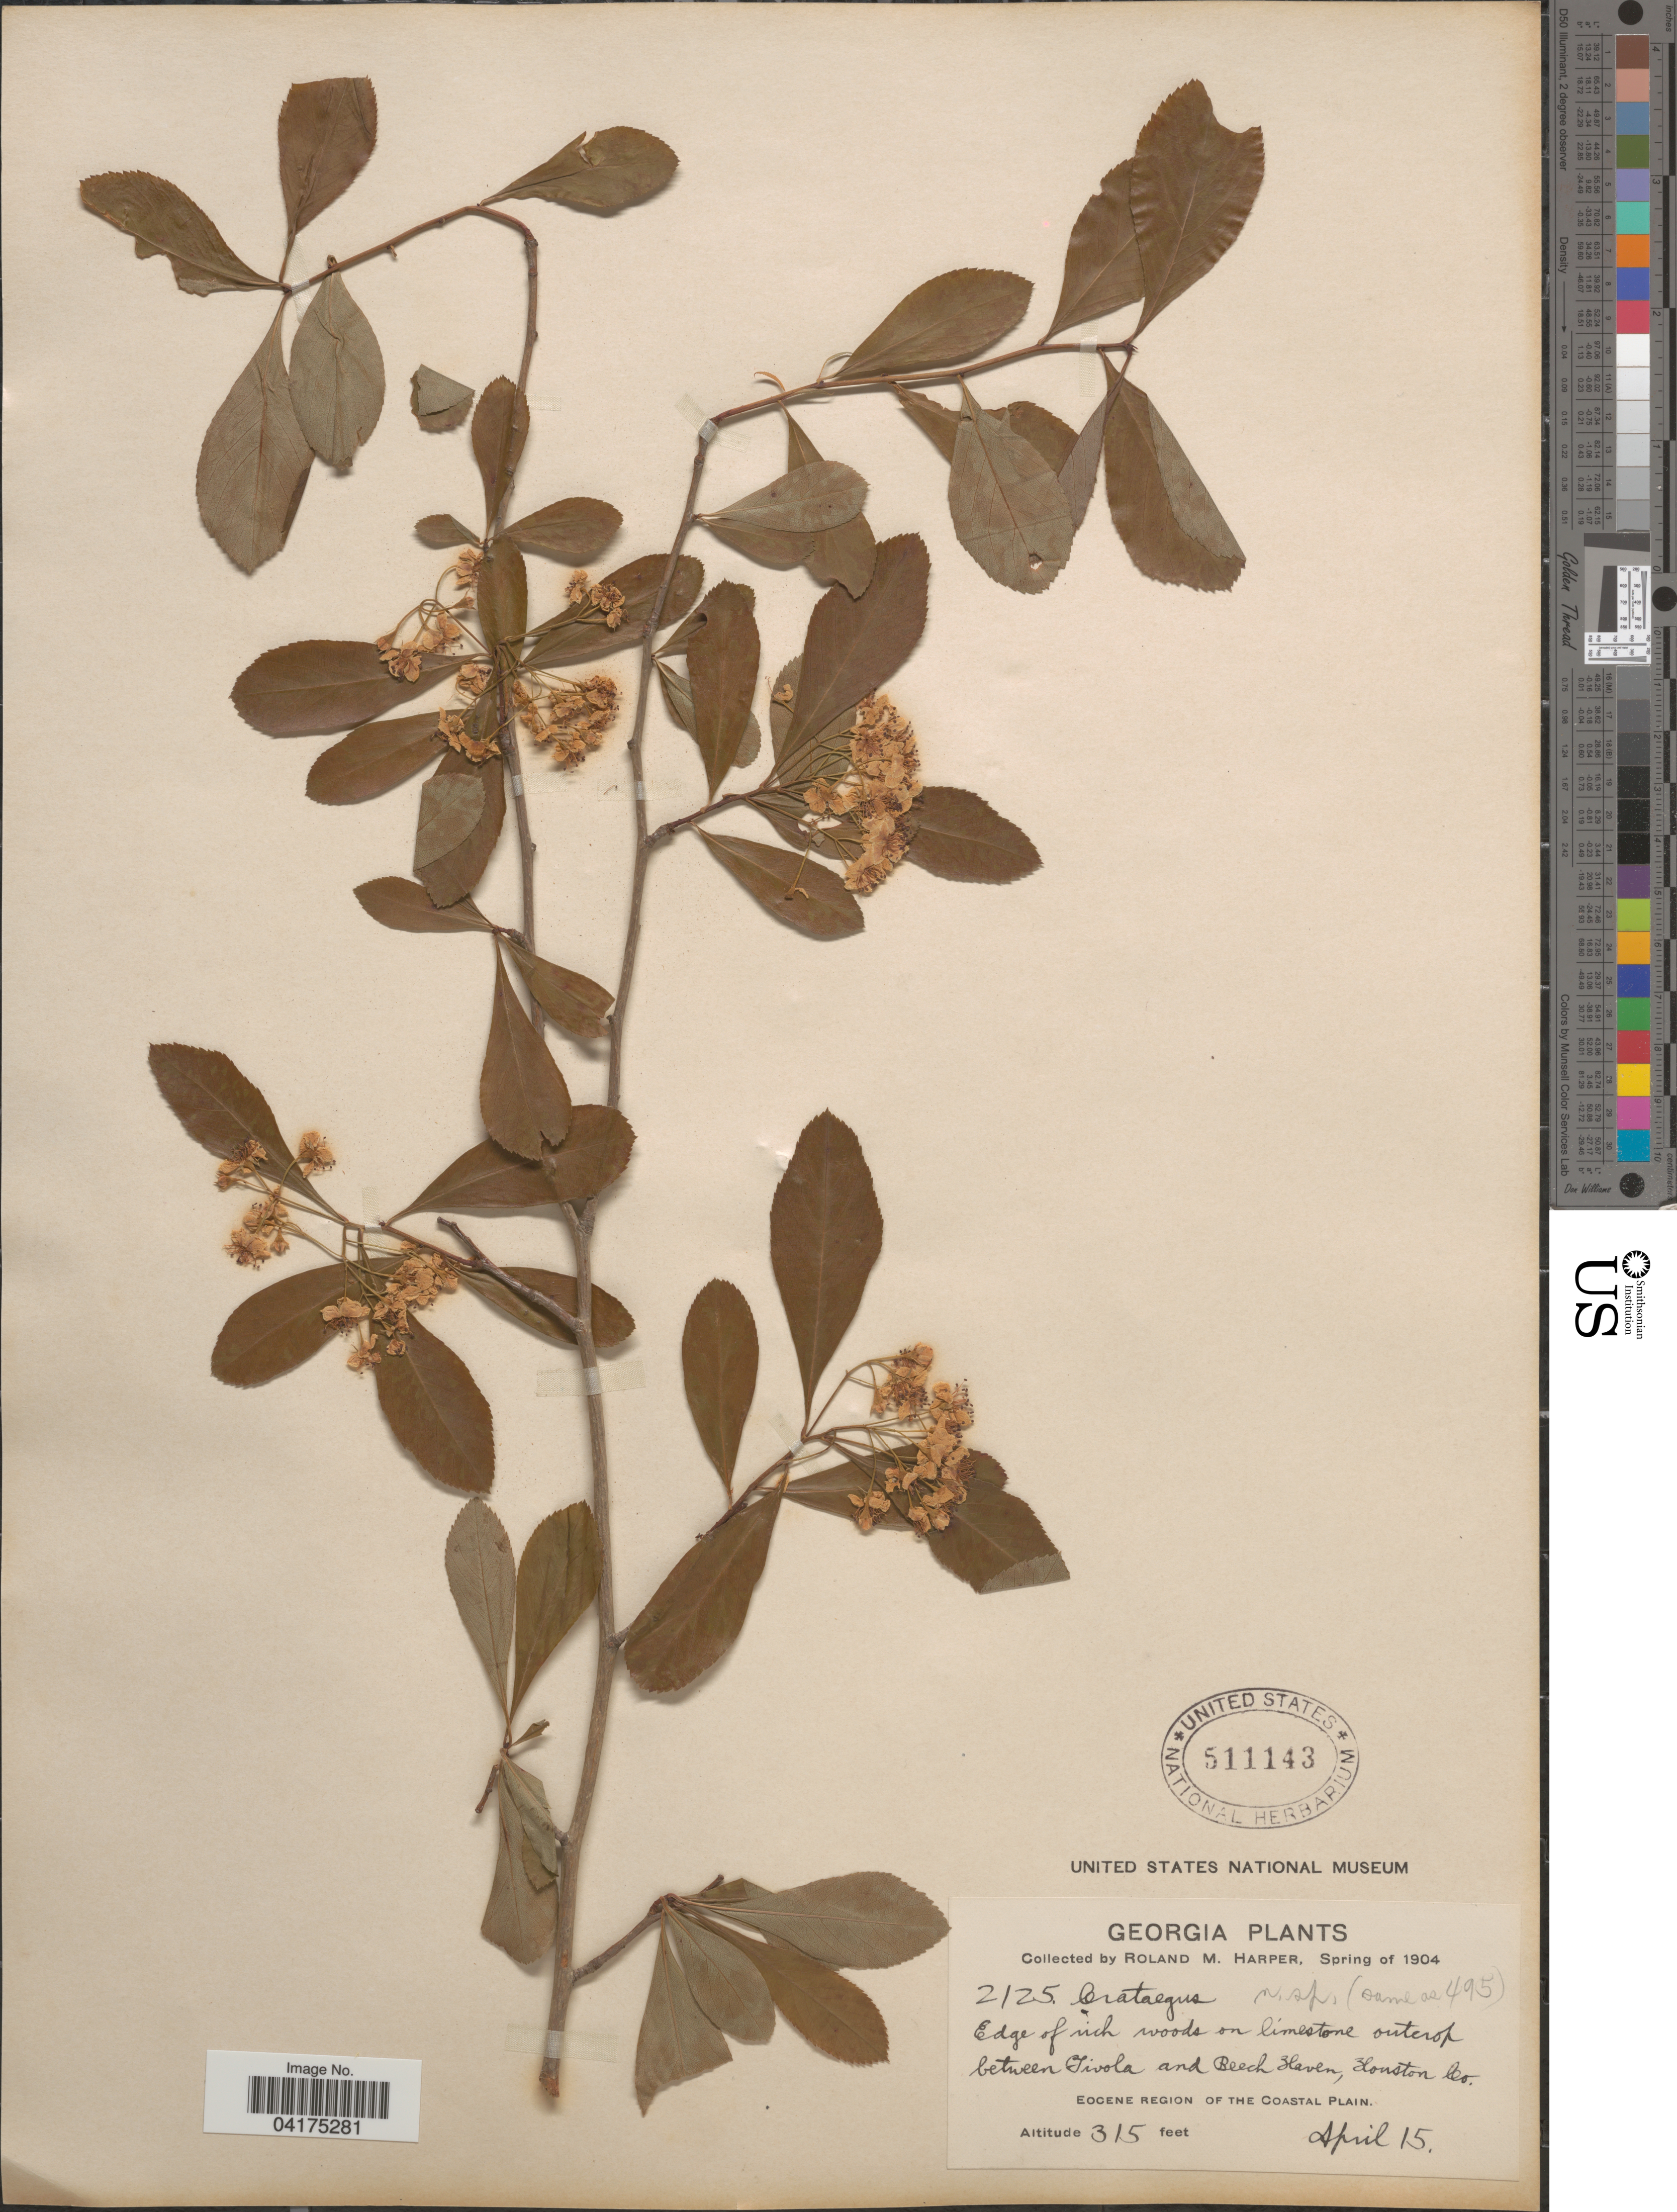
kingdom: Plantae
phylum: Tracheophyta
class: Magnoliopsida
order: Rosales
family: Rosaceae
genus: Crataegus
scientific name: Crataegus sp.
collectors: R. M. Harper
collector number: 2125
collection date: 1904-04-15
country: United States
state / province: Georgia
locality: Edge of inch woods on limestone outcrop between Tivola and Beech Haven, Houston Co. Eocene Region of the Coastal Plain.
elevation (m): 96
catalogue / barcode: US 511143